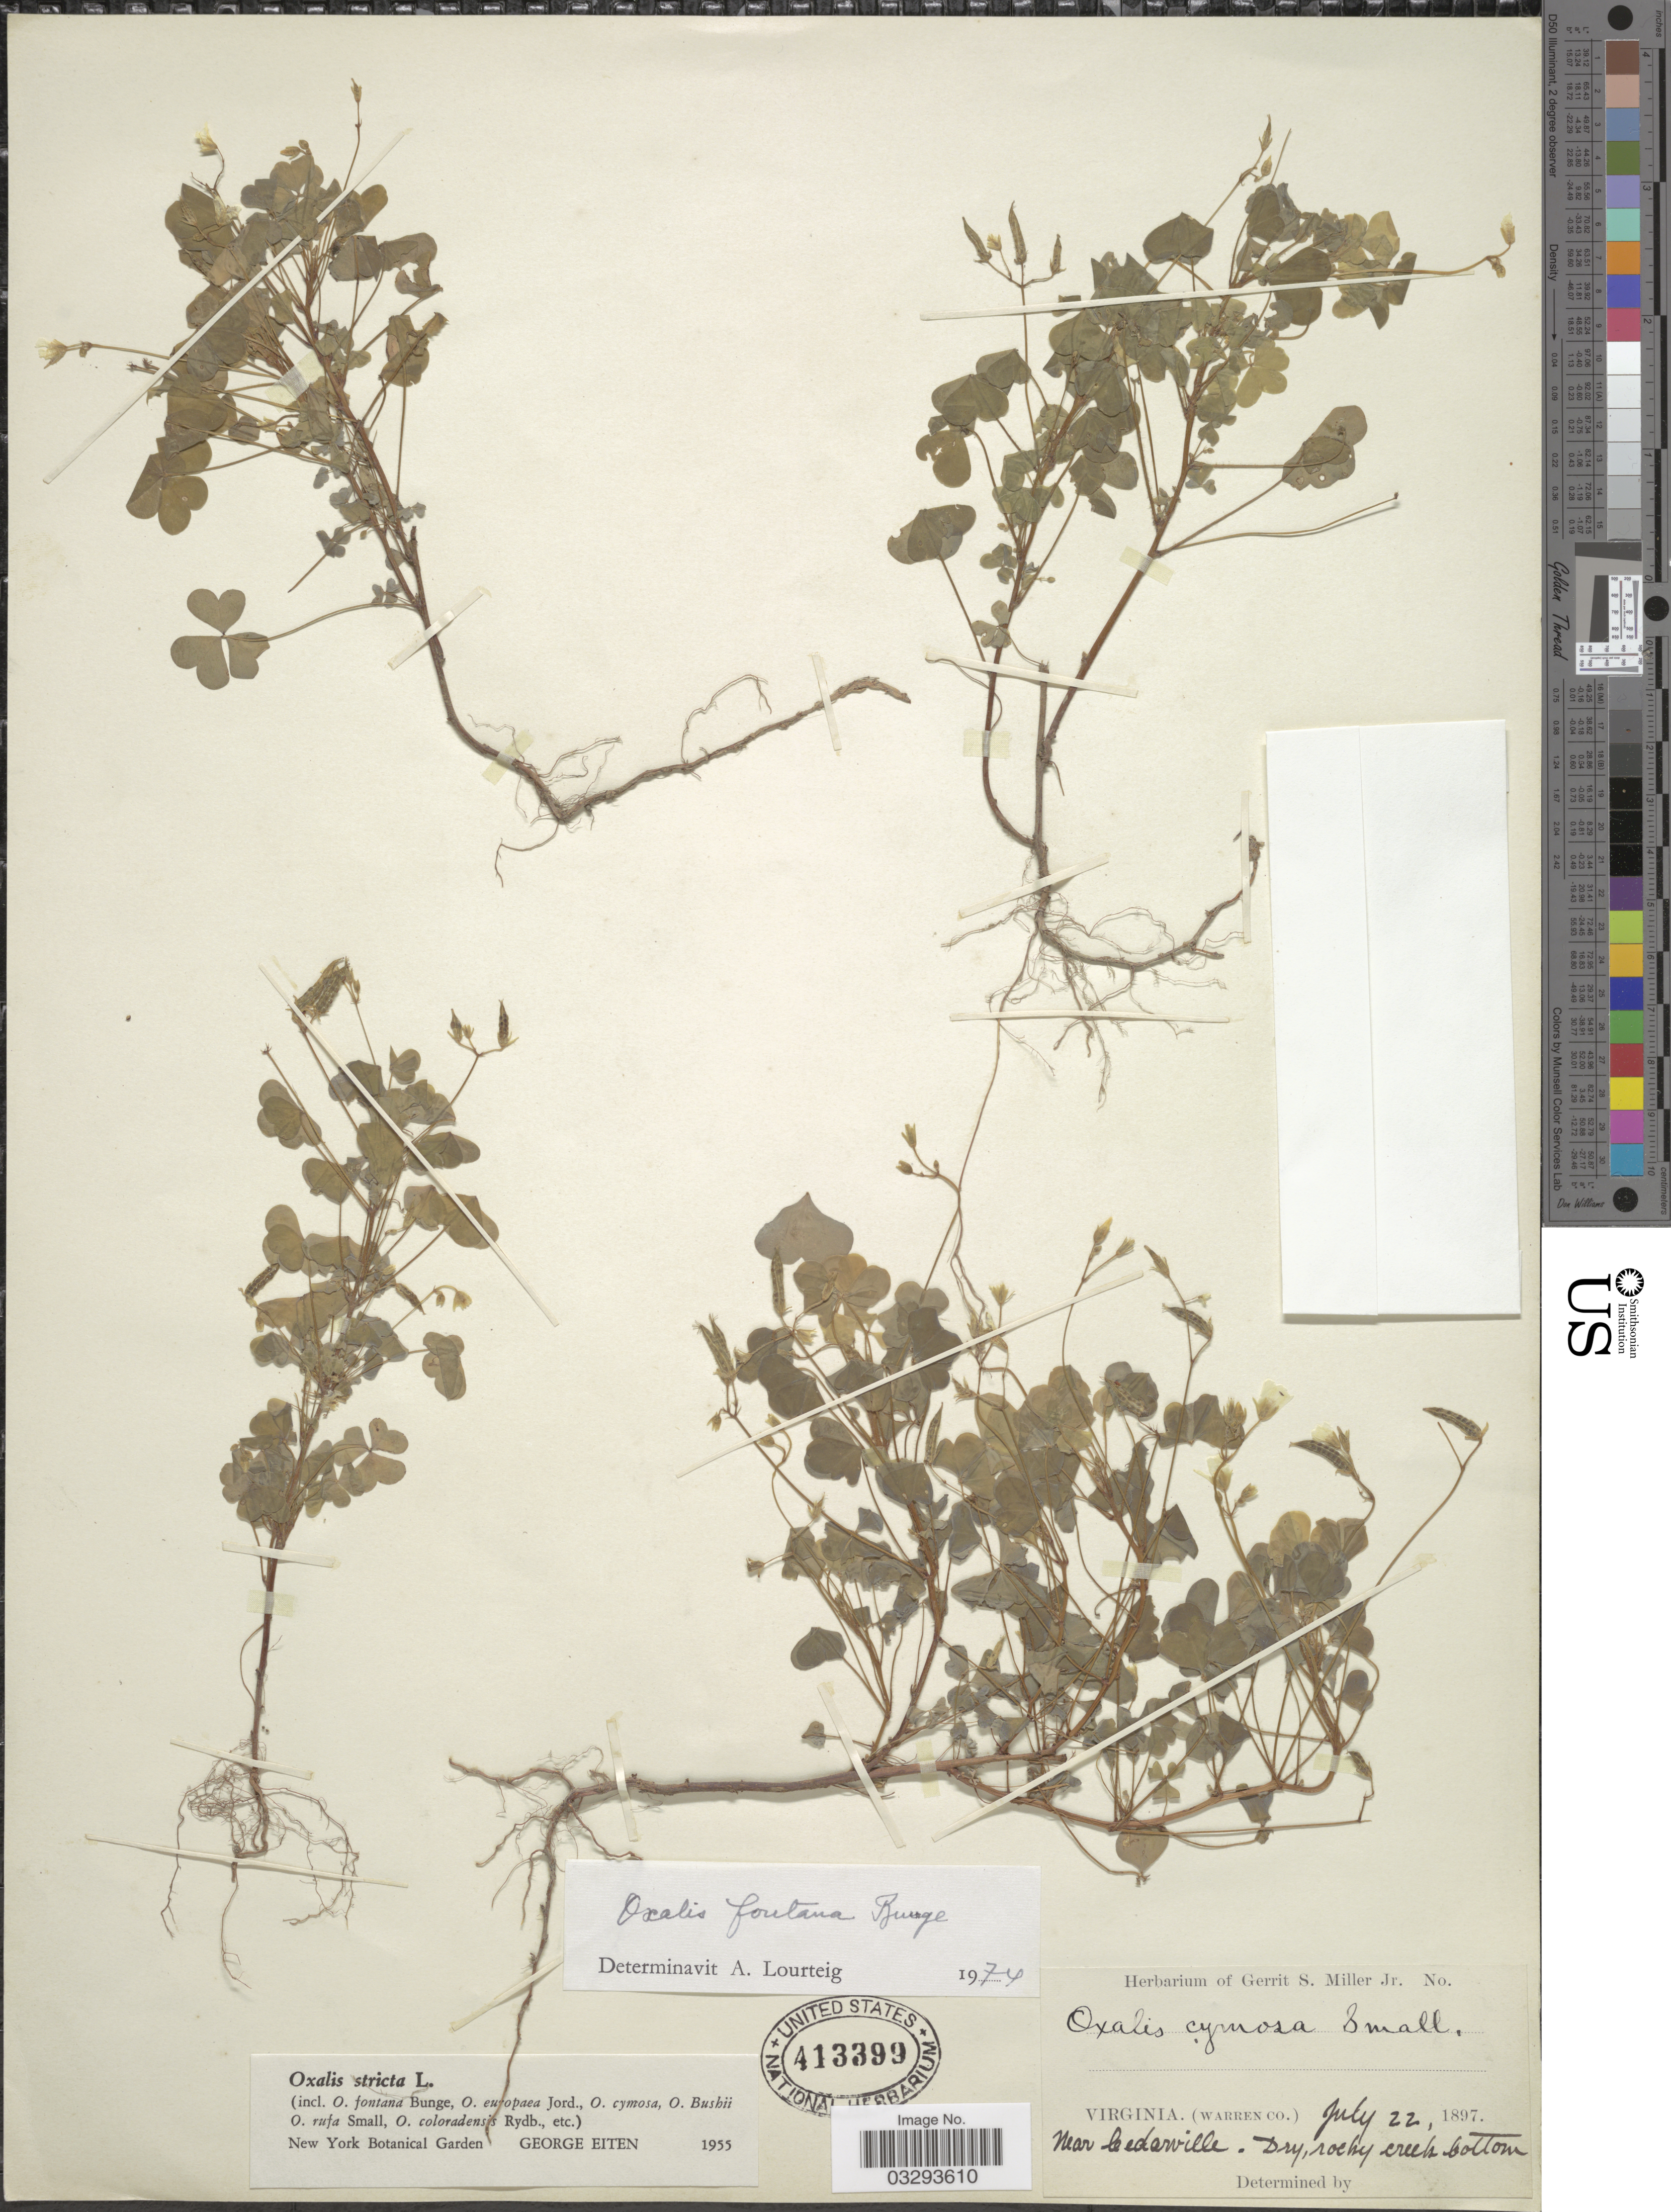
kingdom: Plantae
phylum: Tracheophyta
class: Magnoliopsida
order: Oxalidales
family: Oxalidaceae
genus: Oxalis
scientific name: Oxalis fontana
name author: Bunge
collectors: ex herb. Gerrit S. Miller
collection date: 1897-07-22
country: United States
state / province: Virginia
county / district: Warren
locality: Warren Co. Near Cedarville.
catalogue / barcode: US 413399